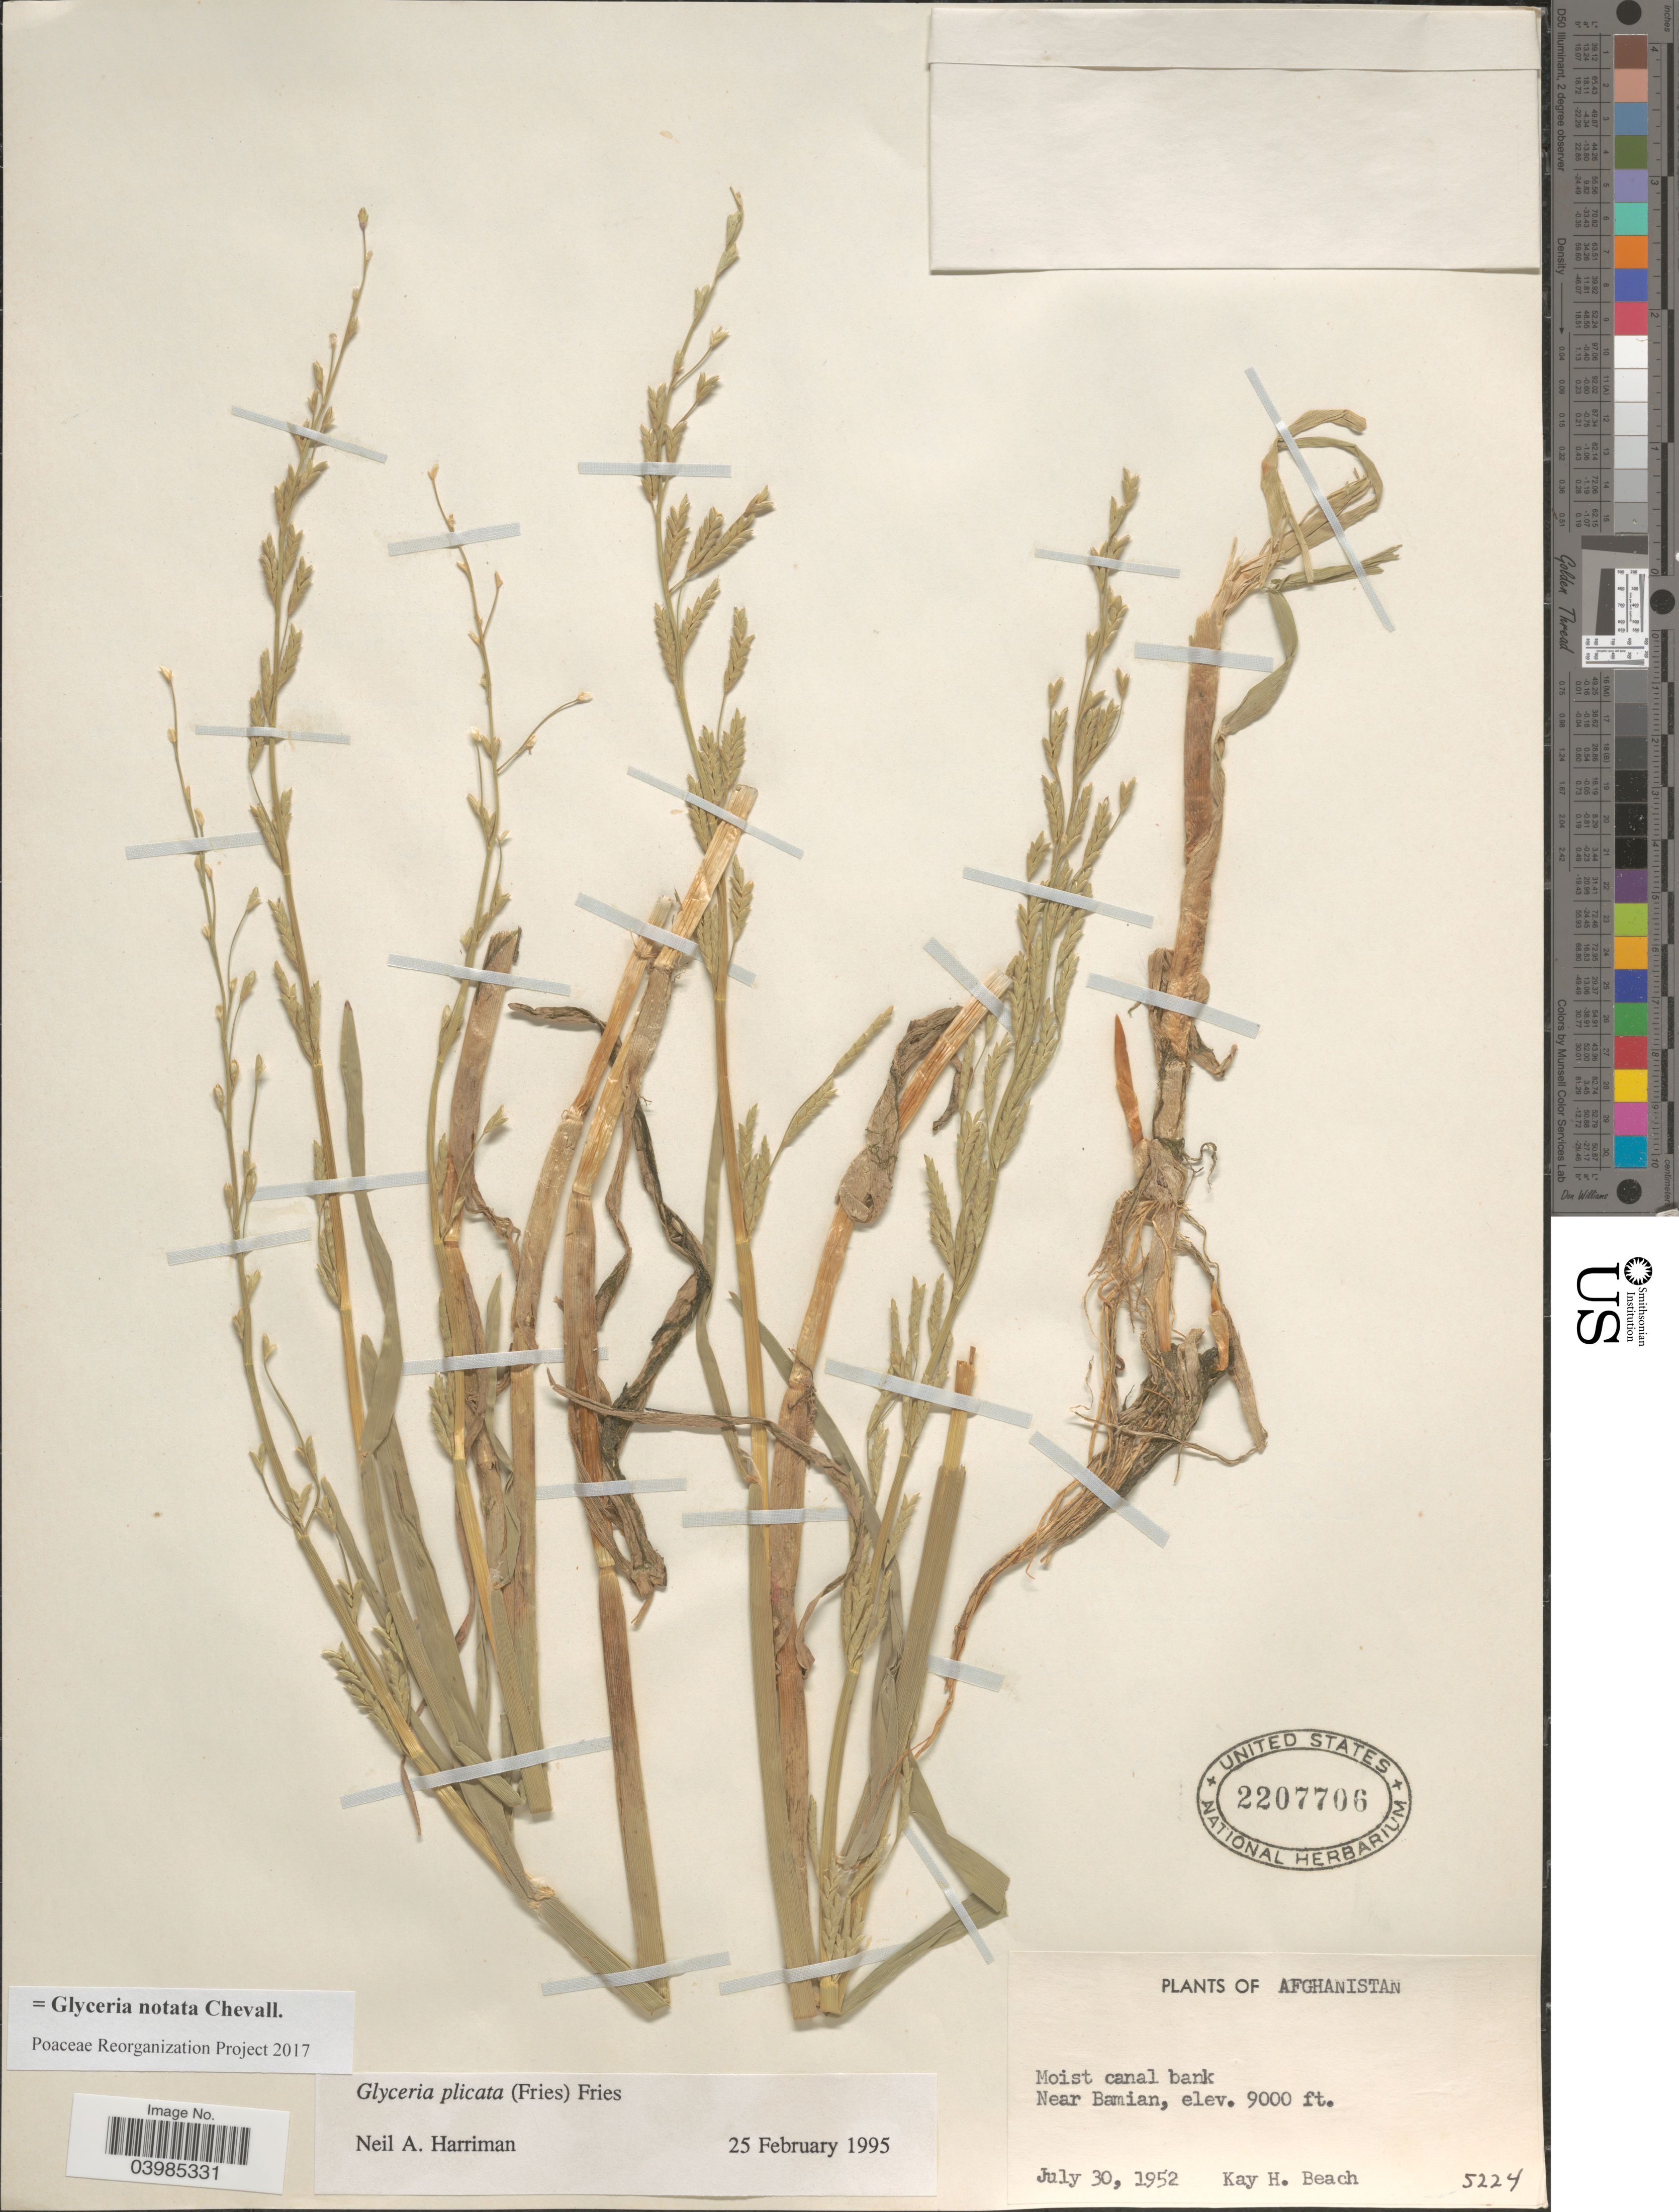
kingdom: Plantae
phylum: Tracheophyta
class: Liliopsida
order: Poales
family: Poaceae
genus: Glyceria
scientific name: Glyceria notata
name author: Chevall.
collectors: K. H. Beach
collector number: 5224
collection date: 1952-07-30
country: Afghanistan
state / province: Bamian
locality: Near Bamian.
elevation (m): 2743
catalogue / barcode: US 2207706